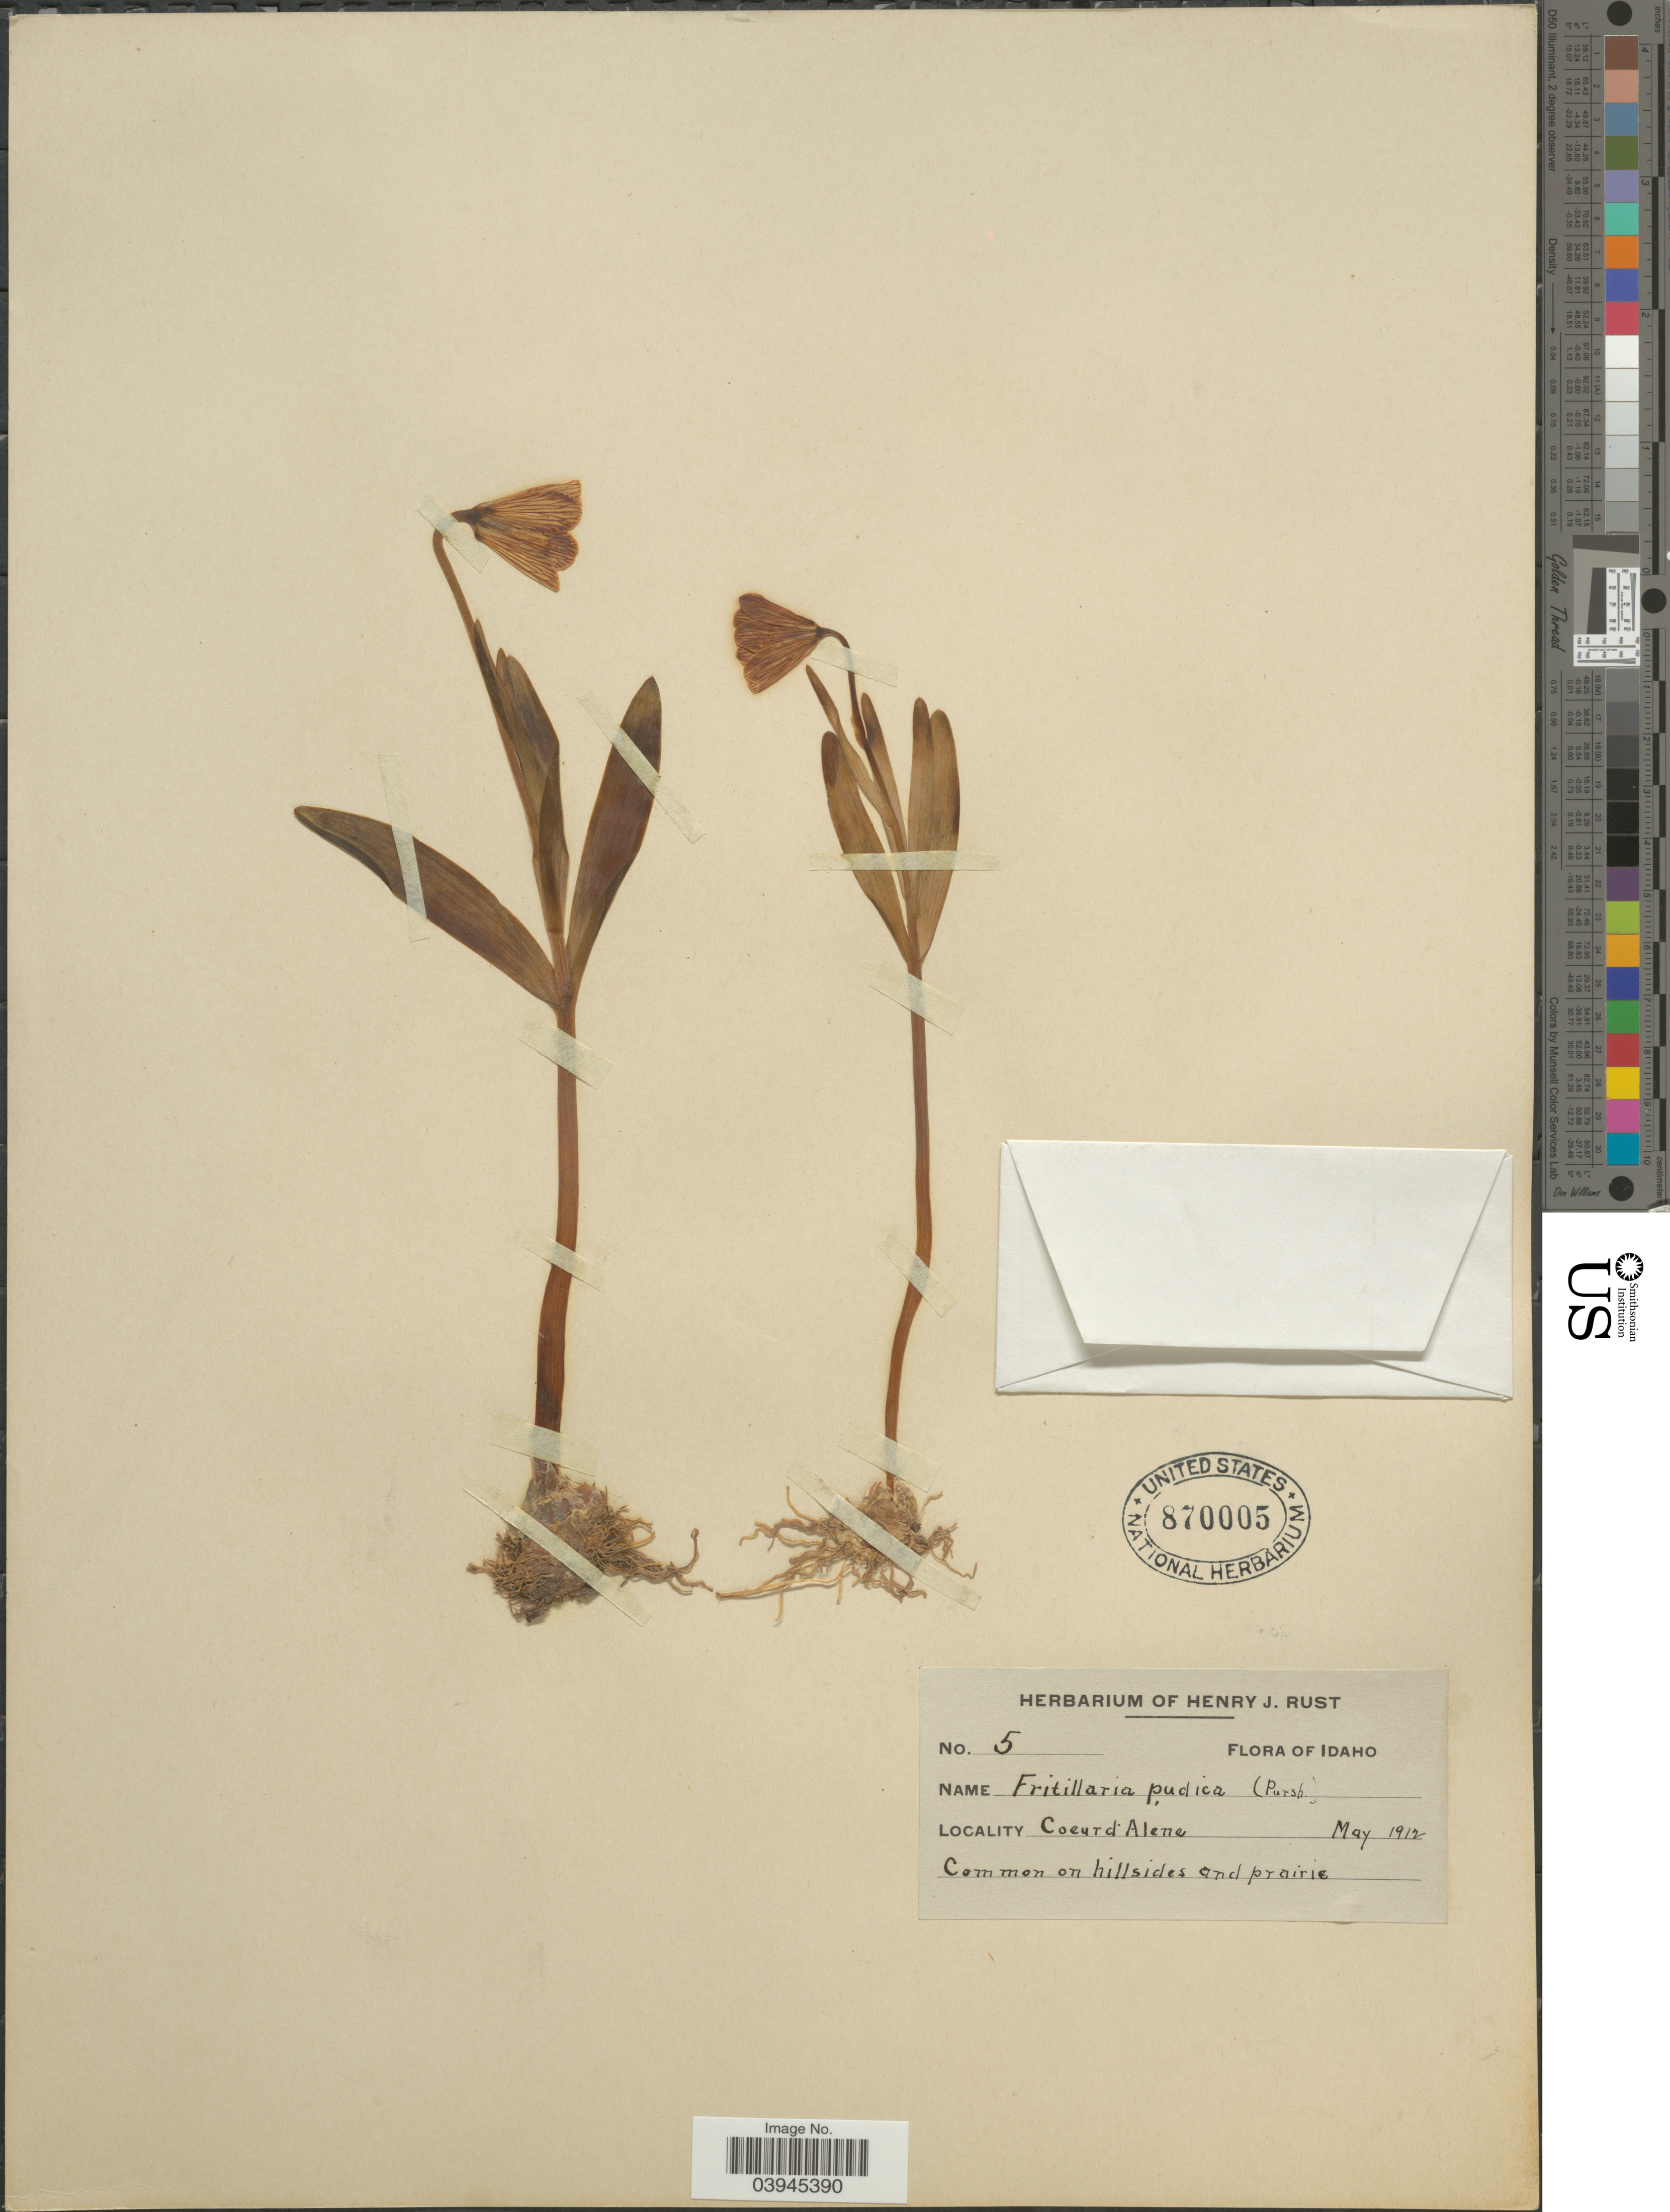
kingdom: Plantae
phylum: Tracheophyta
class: Liliopsida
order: Liliales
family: Liliaceae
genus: Fritillaria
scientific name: Fritillaria pudica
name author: (Pursh) Spreng.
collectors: ex herb. Henry J. Rust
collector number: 5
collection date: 1912-05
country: United States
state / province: Idaho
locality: Coeur d'Alene.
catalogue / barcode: US 870005